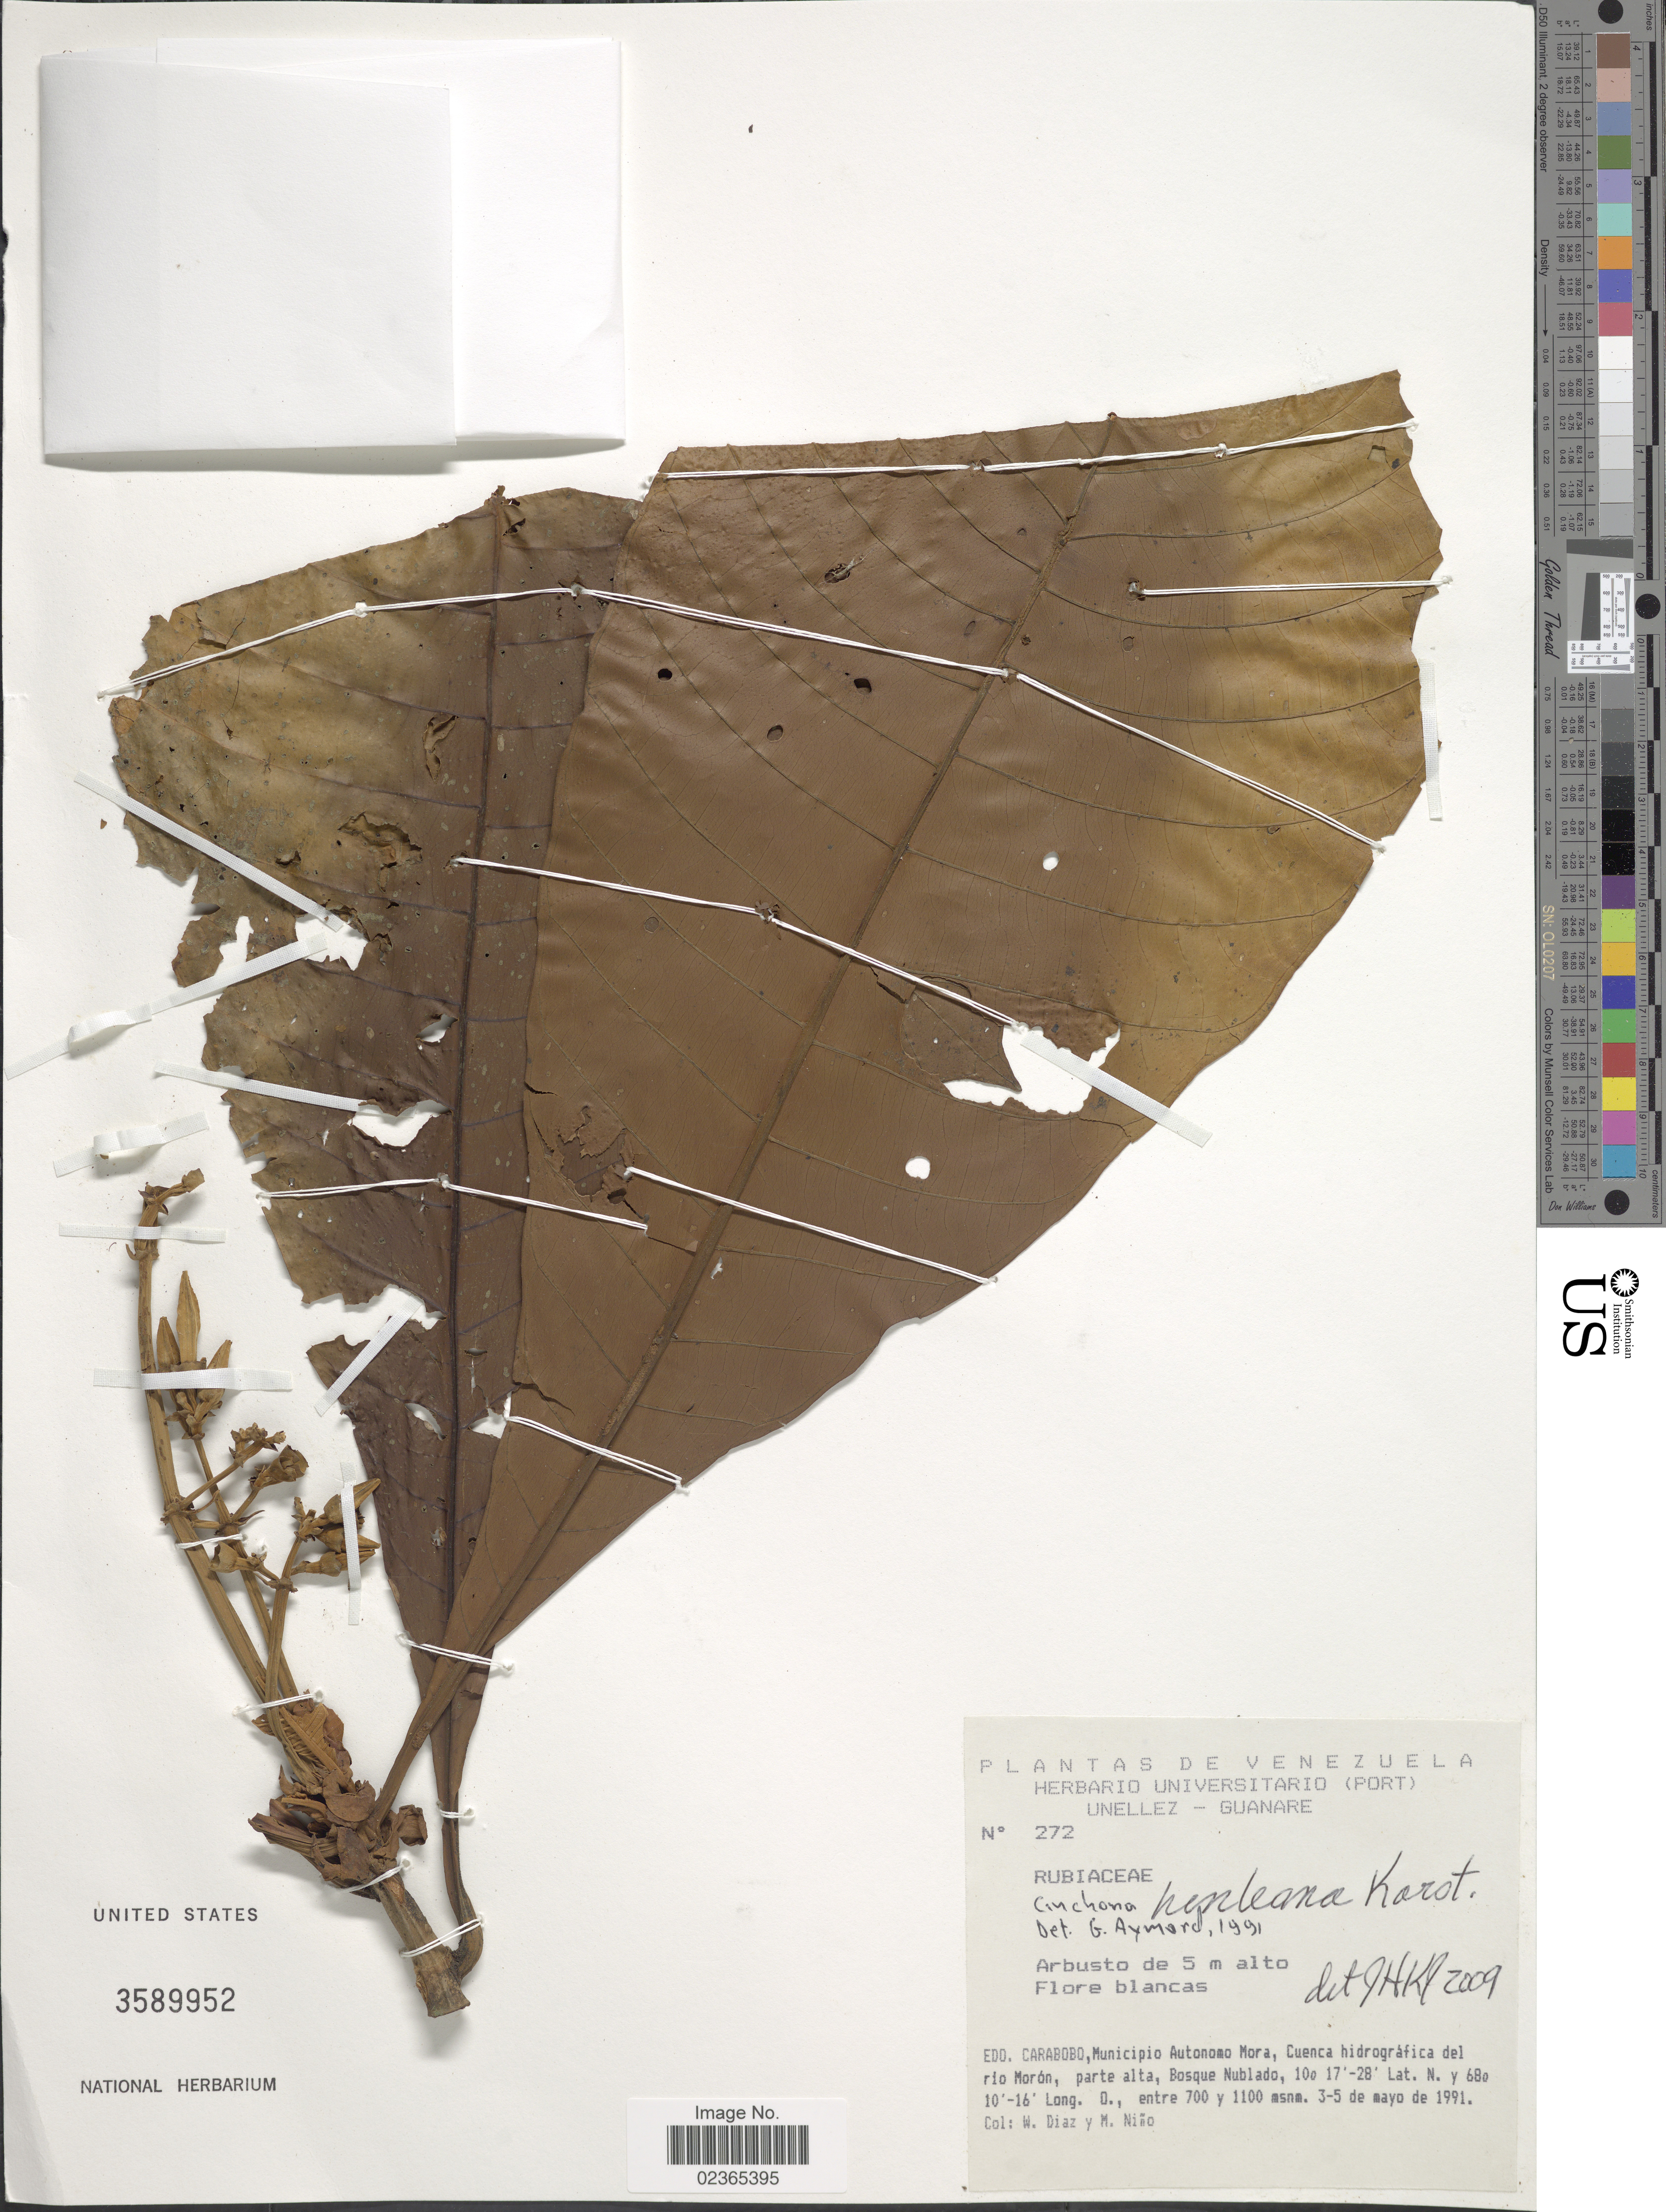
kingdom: Plantae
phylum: Tracheophyta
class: Magnoliopsida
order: Gentianales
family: Rubiaceae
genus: Ladenbergia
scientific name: Ladenbergia muzonensis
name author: (Goudot) Standl.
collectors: W. Díaz P. & S. M. Niño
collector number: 272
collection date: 1991-05-03/1991-05-05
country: Venezuela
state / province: Carabobo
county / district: Juan José Mora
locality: Cuenca hidrografica del rio Maron, parte alta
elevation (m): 700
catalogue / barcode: US 3589952